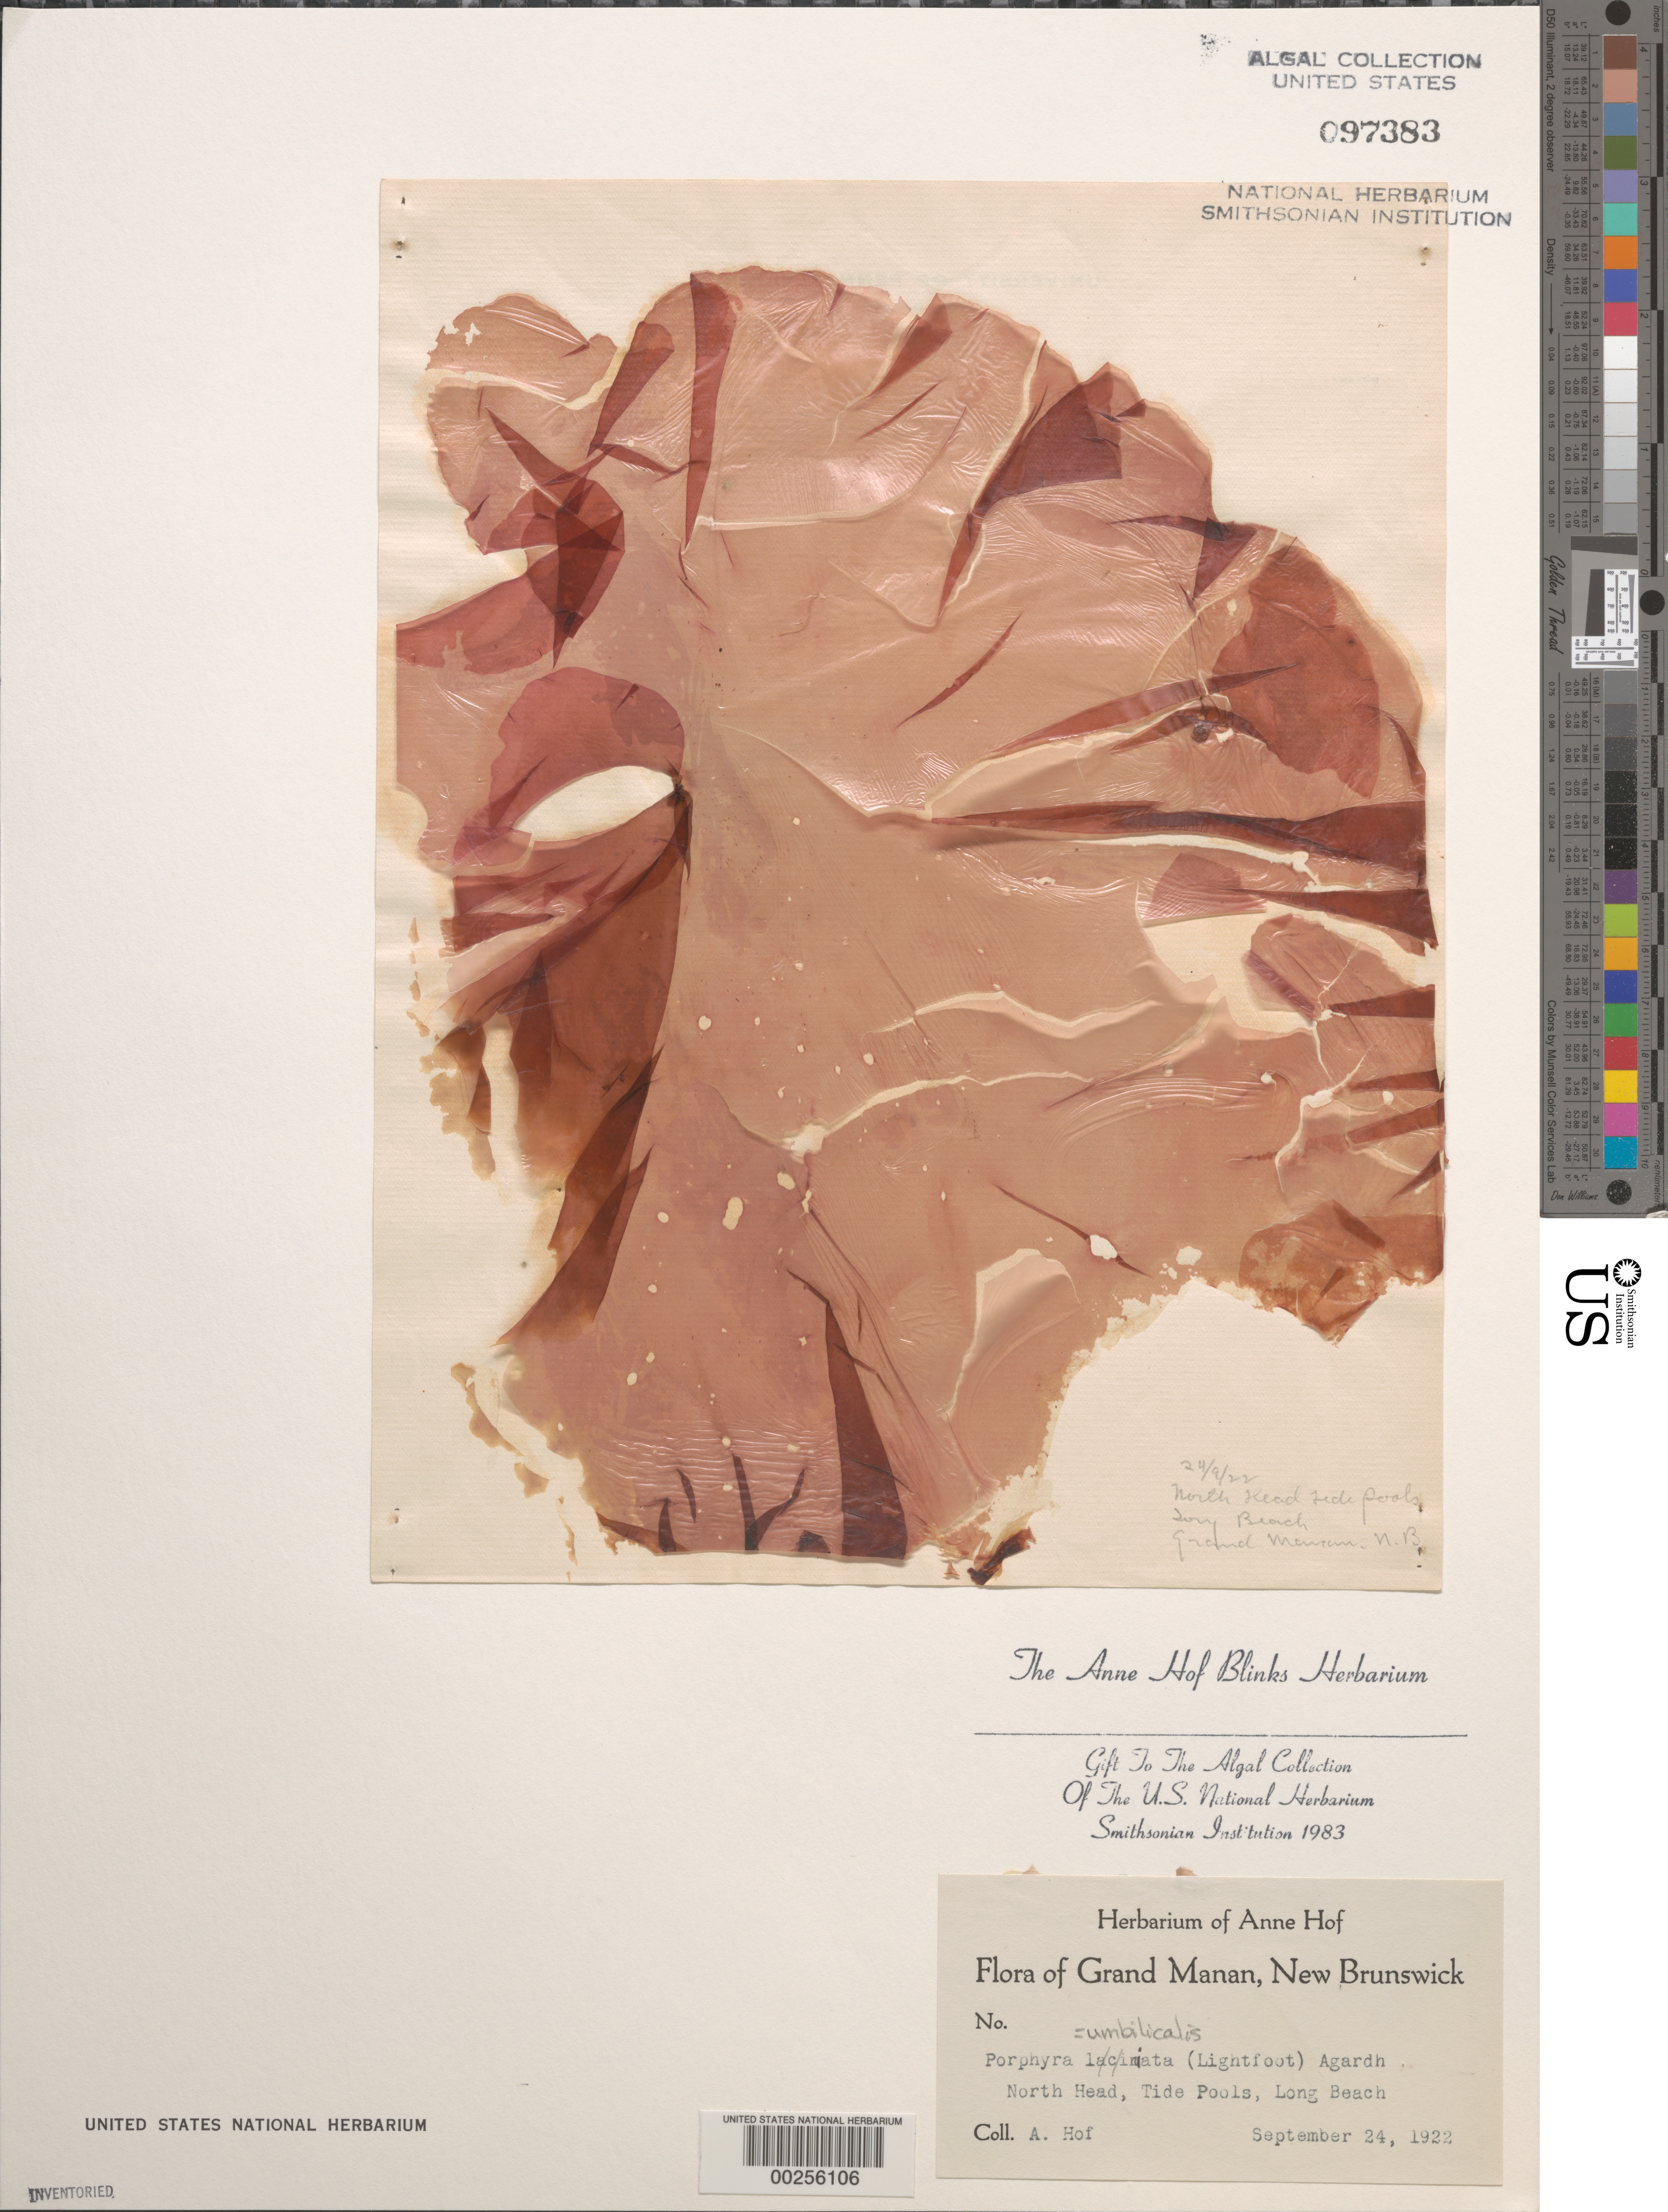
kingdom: Plantae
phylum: Rhodophyta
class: Bangiophyceae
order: Bangiales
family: Bangiaceae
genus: Porphyra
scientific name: Porphyra umbilicalis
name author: Kütz.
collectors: A. Blinks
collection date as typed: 24 Sep 1922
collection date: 1922-09-24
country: Canada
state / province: New Brunswick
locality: Grand manan, north head, long beach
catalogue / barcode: US 97383